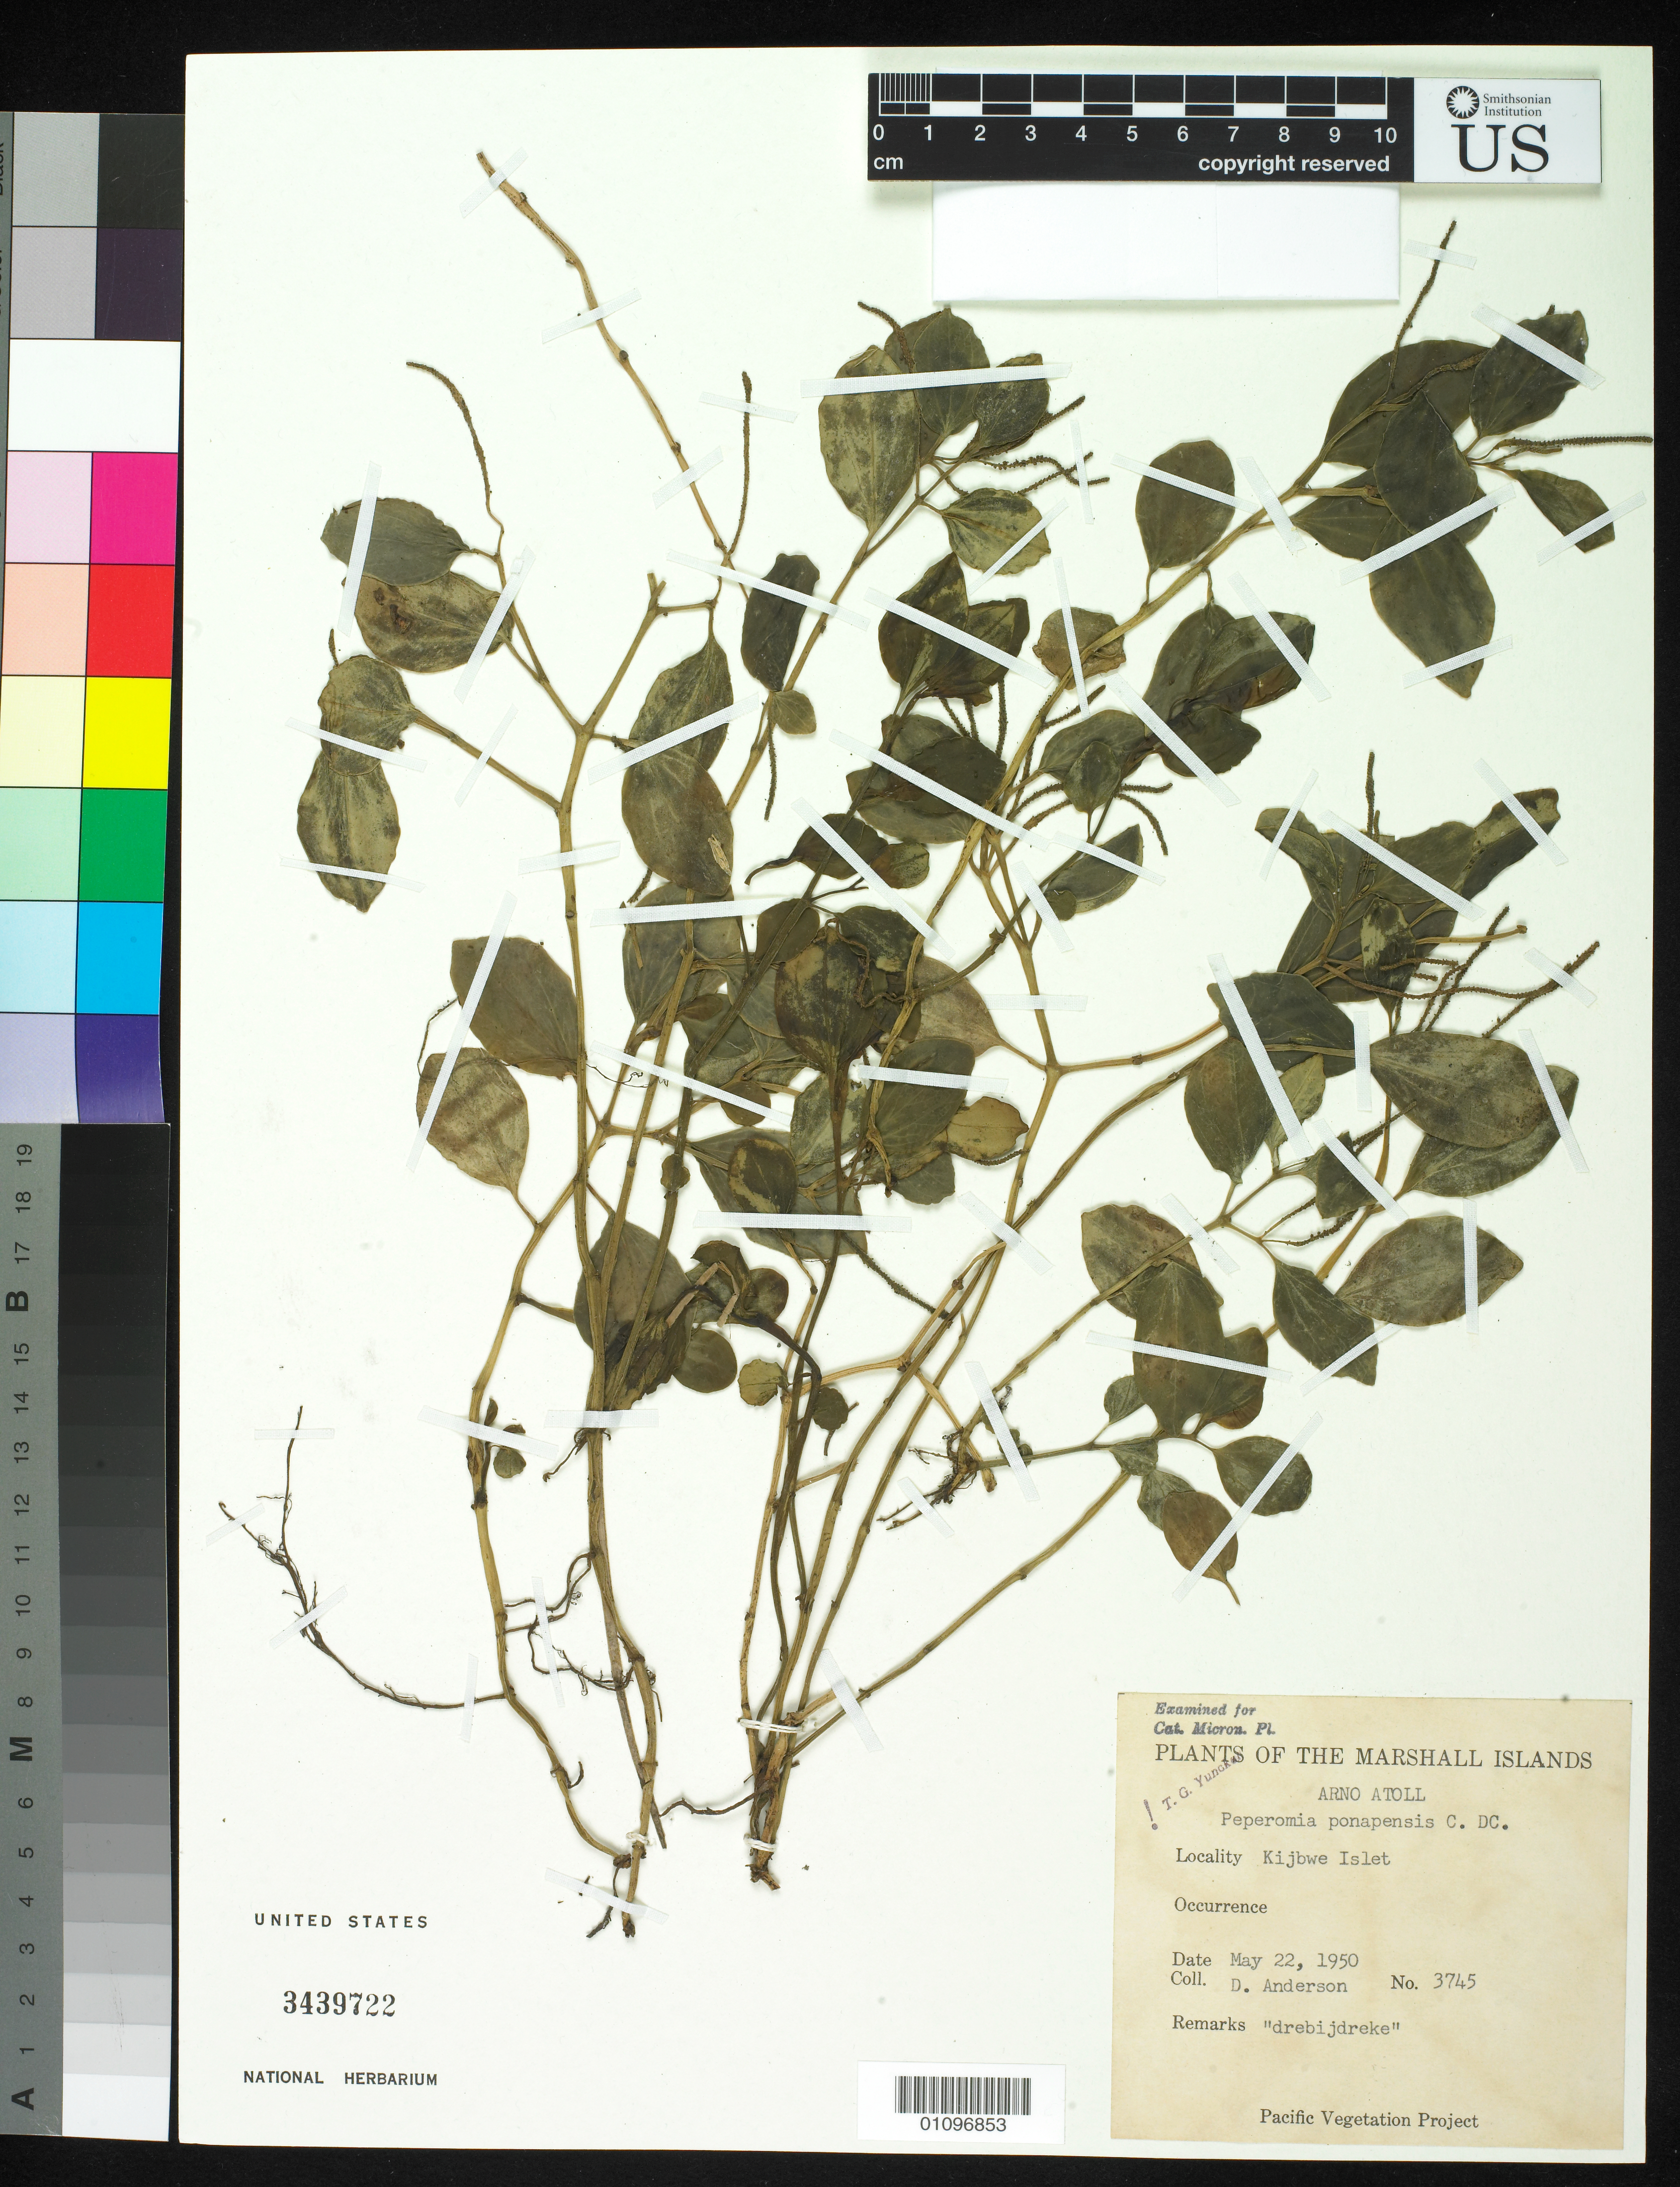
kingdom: Plantae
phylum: Tracheophyta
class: Magnoliopsida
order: Piperales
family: Piperaceae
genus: Peperomia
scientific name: Peperomia ponapensis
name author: C. DC.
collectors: D. Anderson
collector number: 3745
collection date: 1950-05-22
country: Marshall Islands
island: Arno Atoll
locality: Kijbwe Islet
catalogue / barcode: US 3439722